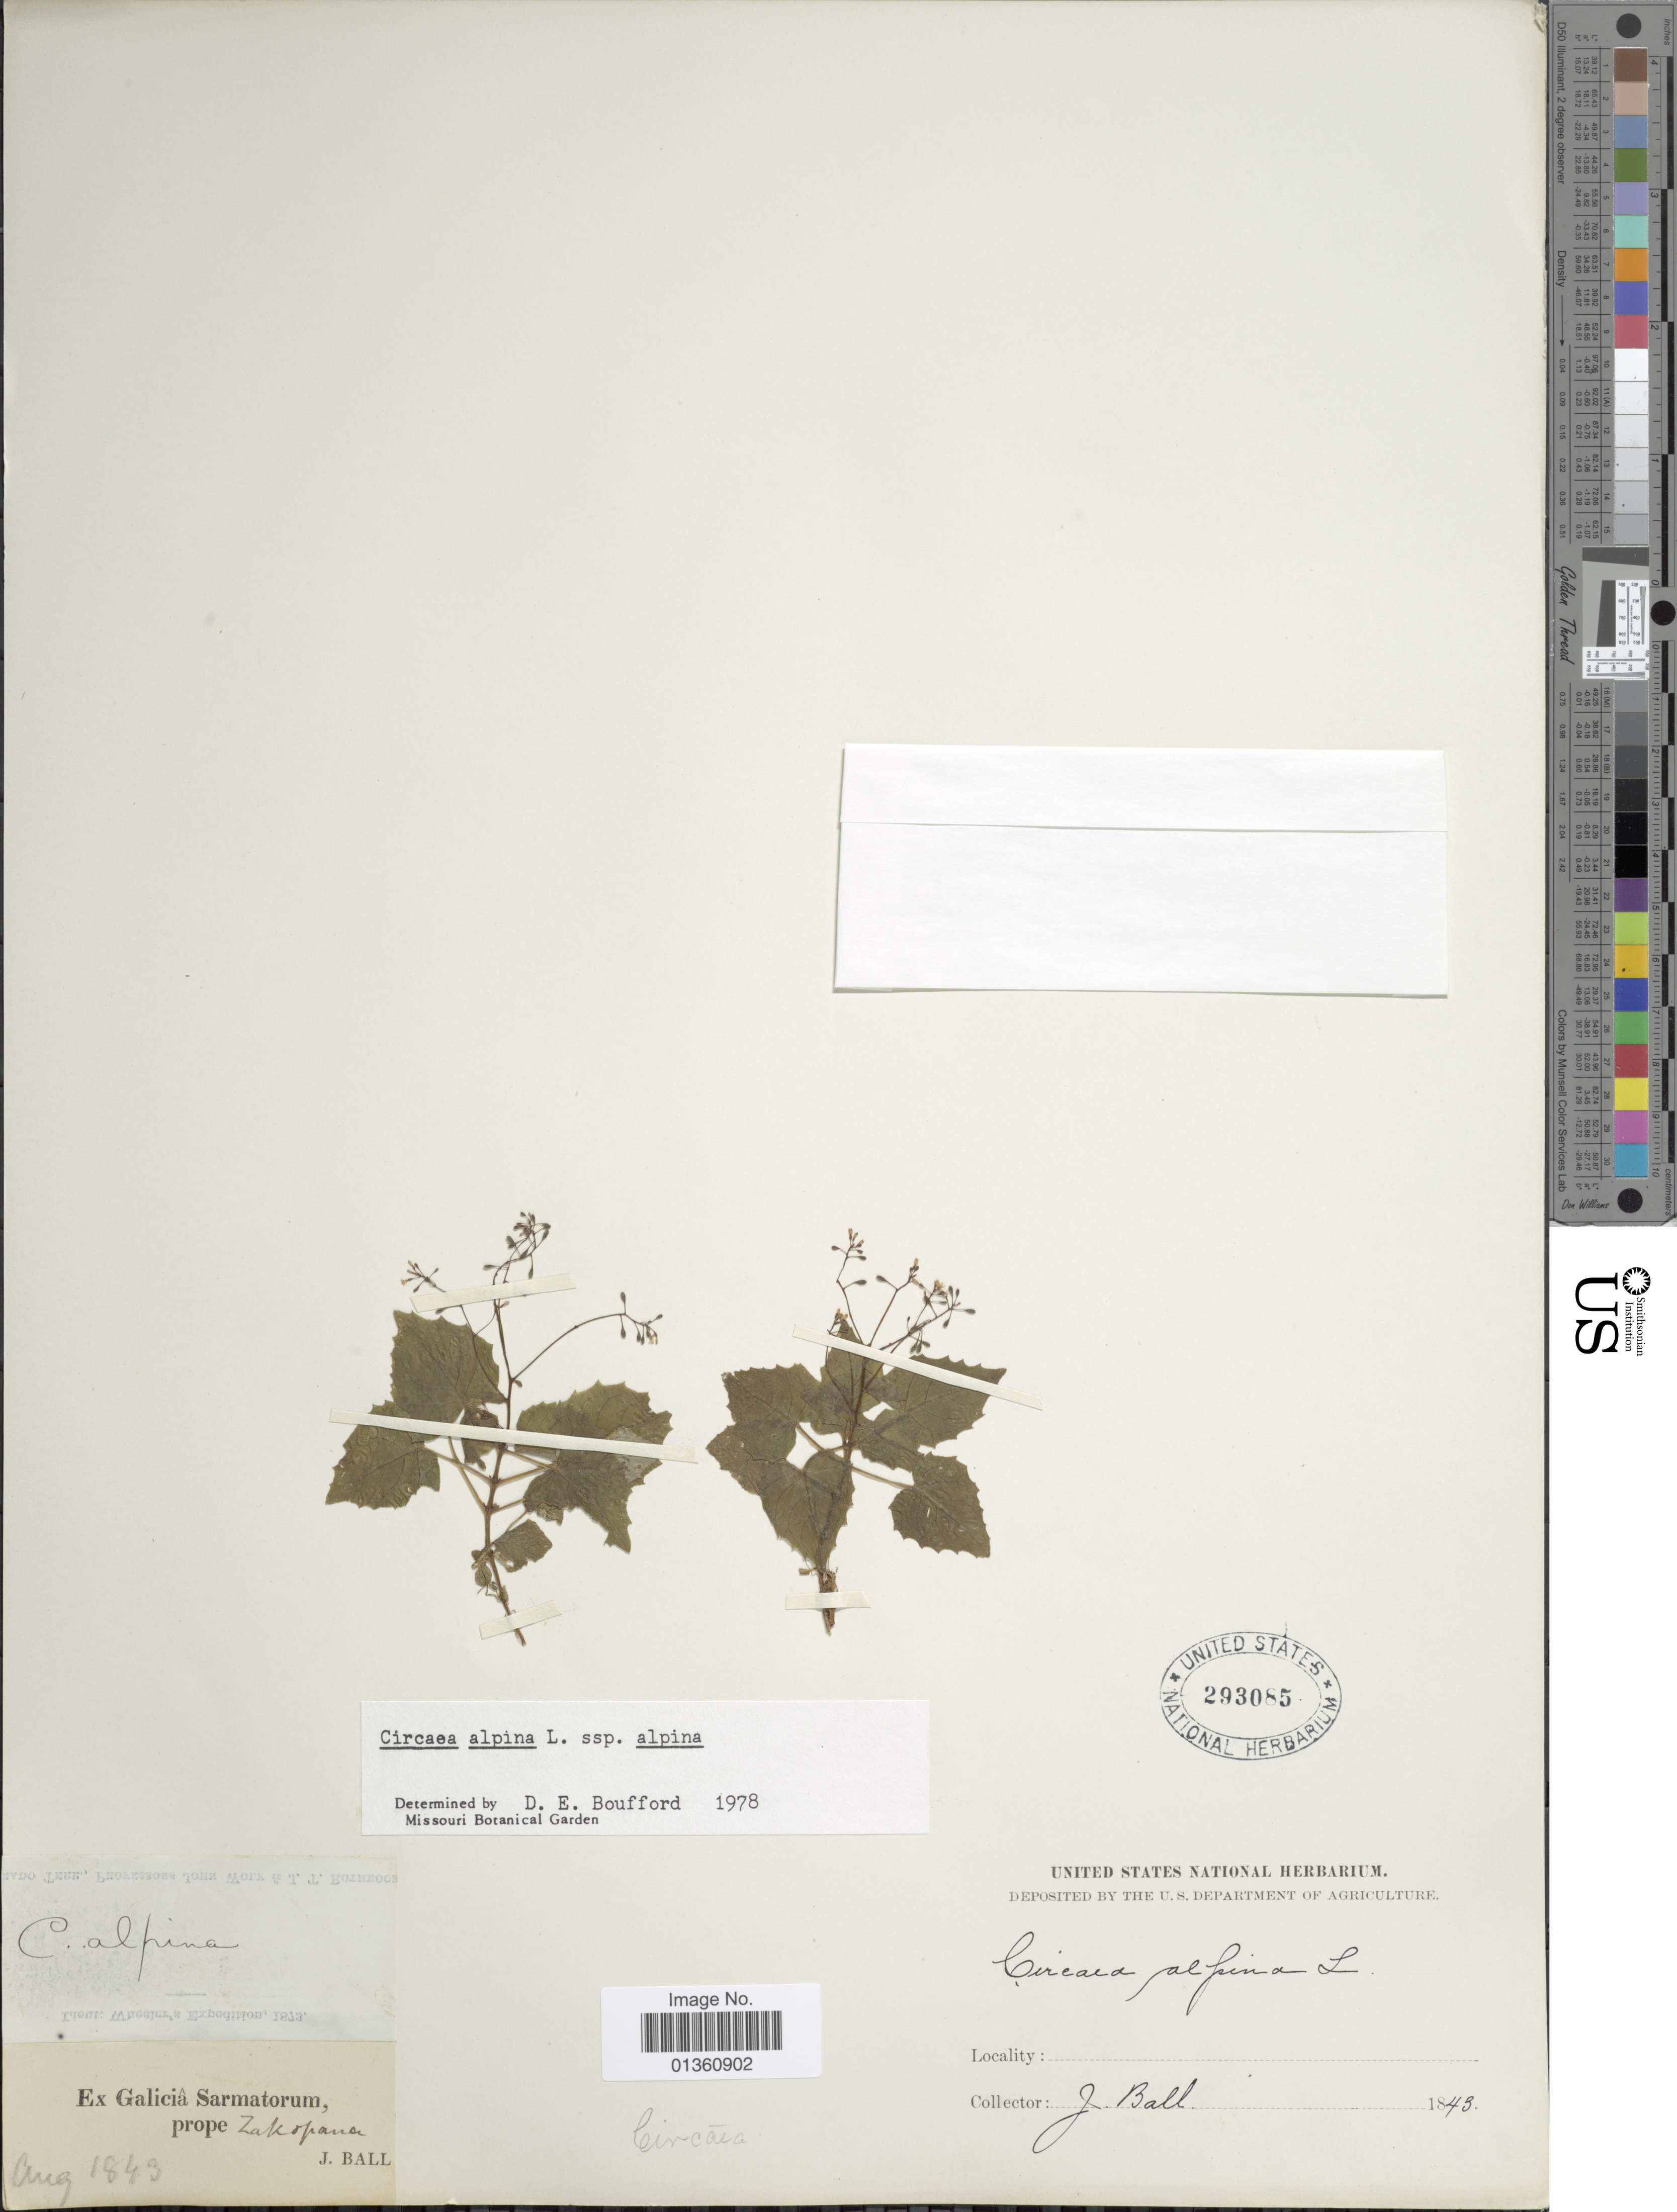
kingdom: Plantae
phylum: Tracheophyta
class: Magnoliopsida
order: Myrtales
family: Onagraceae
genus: Circaea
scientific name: Circaea alpina subsp. alpina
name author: L.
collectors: J. Ball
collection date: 1843-08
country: France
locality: Ex Galicia Sarmatorum, prope Zakopana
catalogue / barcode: US 293085